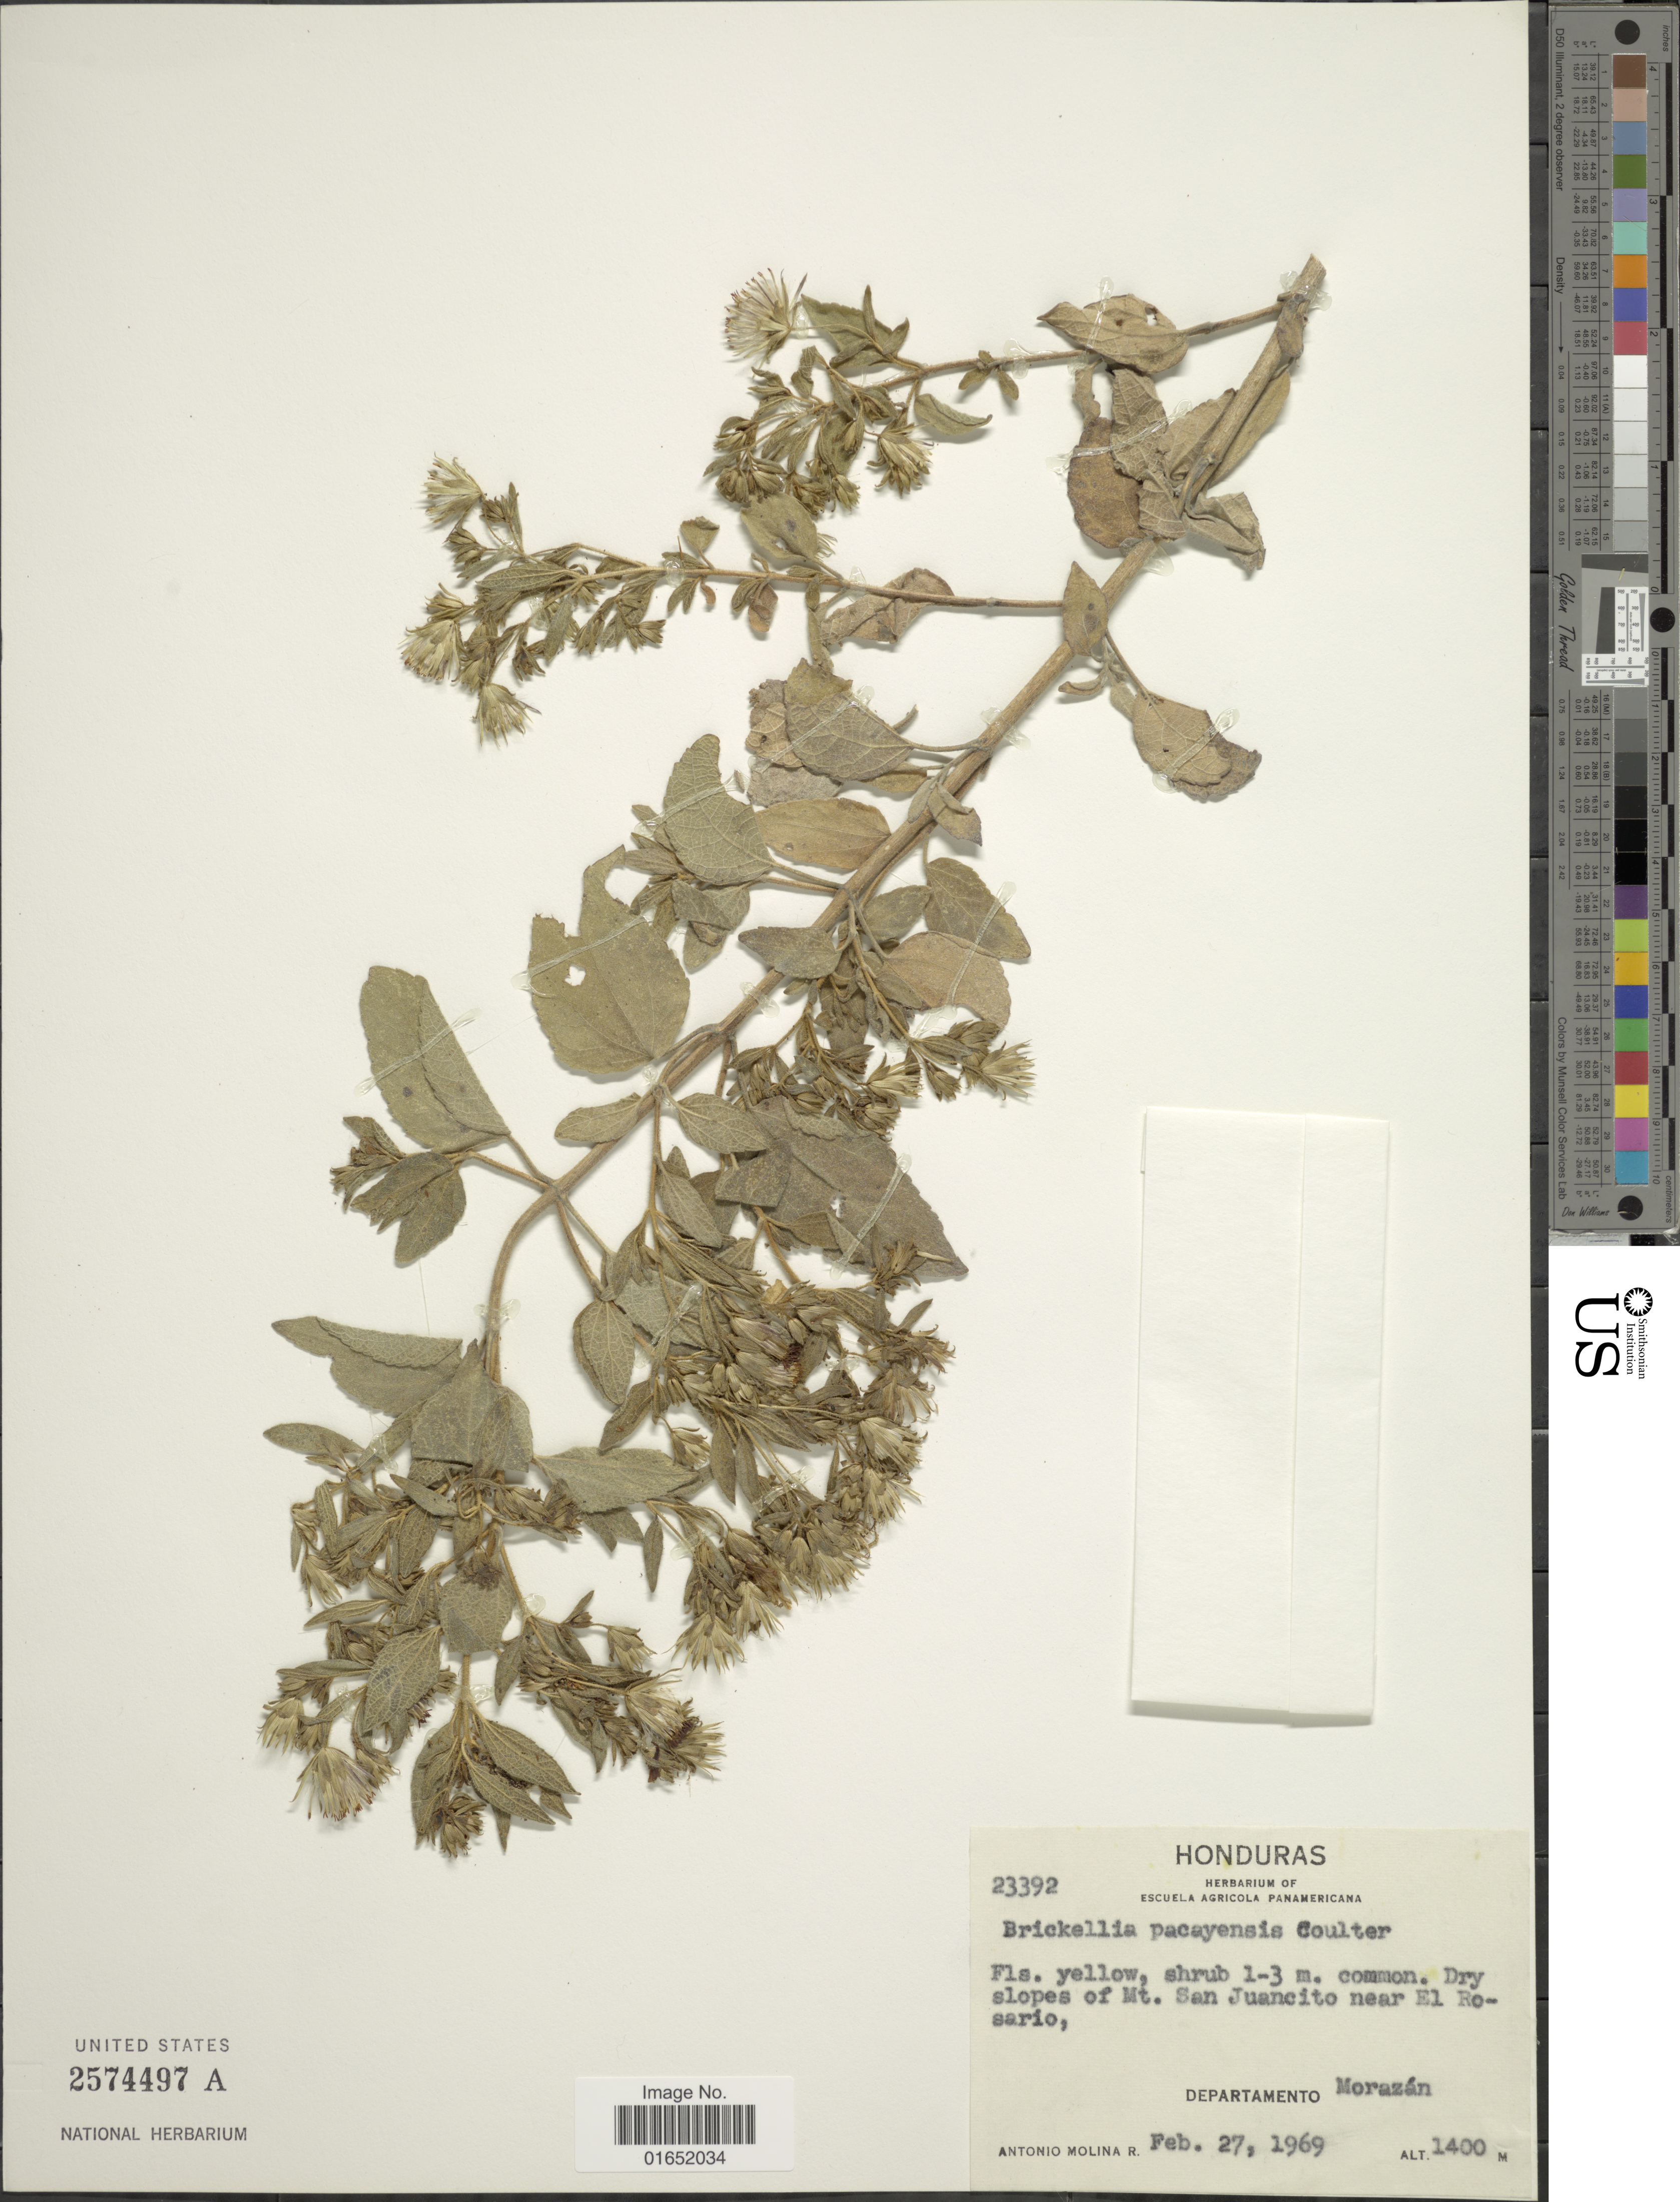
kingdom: Plantae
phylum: Tracheophyta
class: Magnoliopsida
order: Asterales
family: Asteraceae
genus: Brickellia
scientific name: Brickellia pacayensis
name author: J.M. Coult.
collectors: A. Molina R.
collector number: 23392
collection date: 1969-02-27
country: Honduras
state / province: Fco. Morazán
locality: Dry slopes of Mt. San Juancito near El Rosario, Departamento Morazán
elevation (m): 1400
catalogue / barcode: US 2574497A